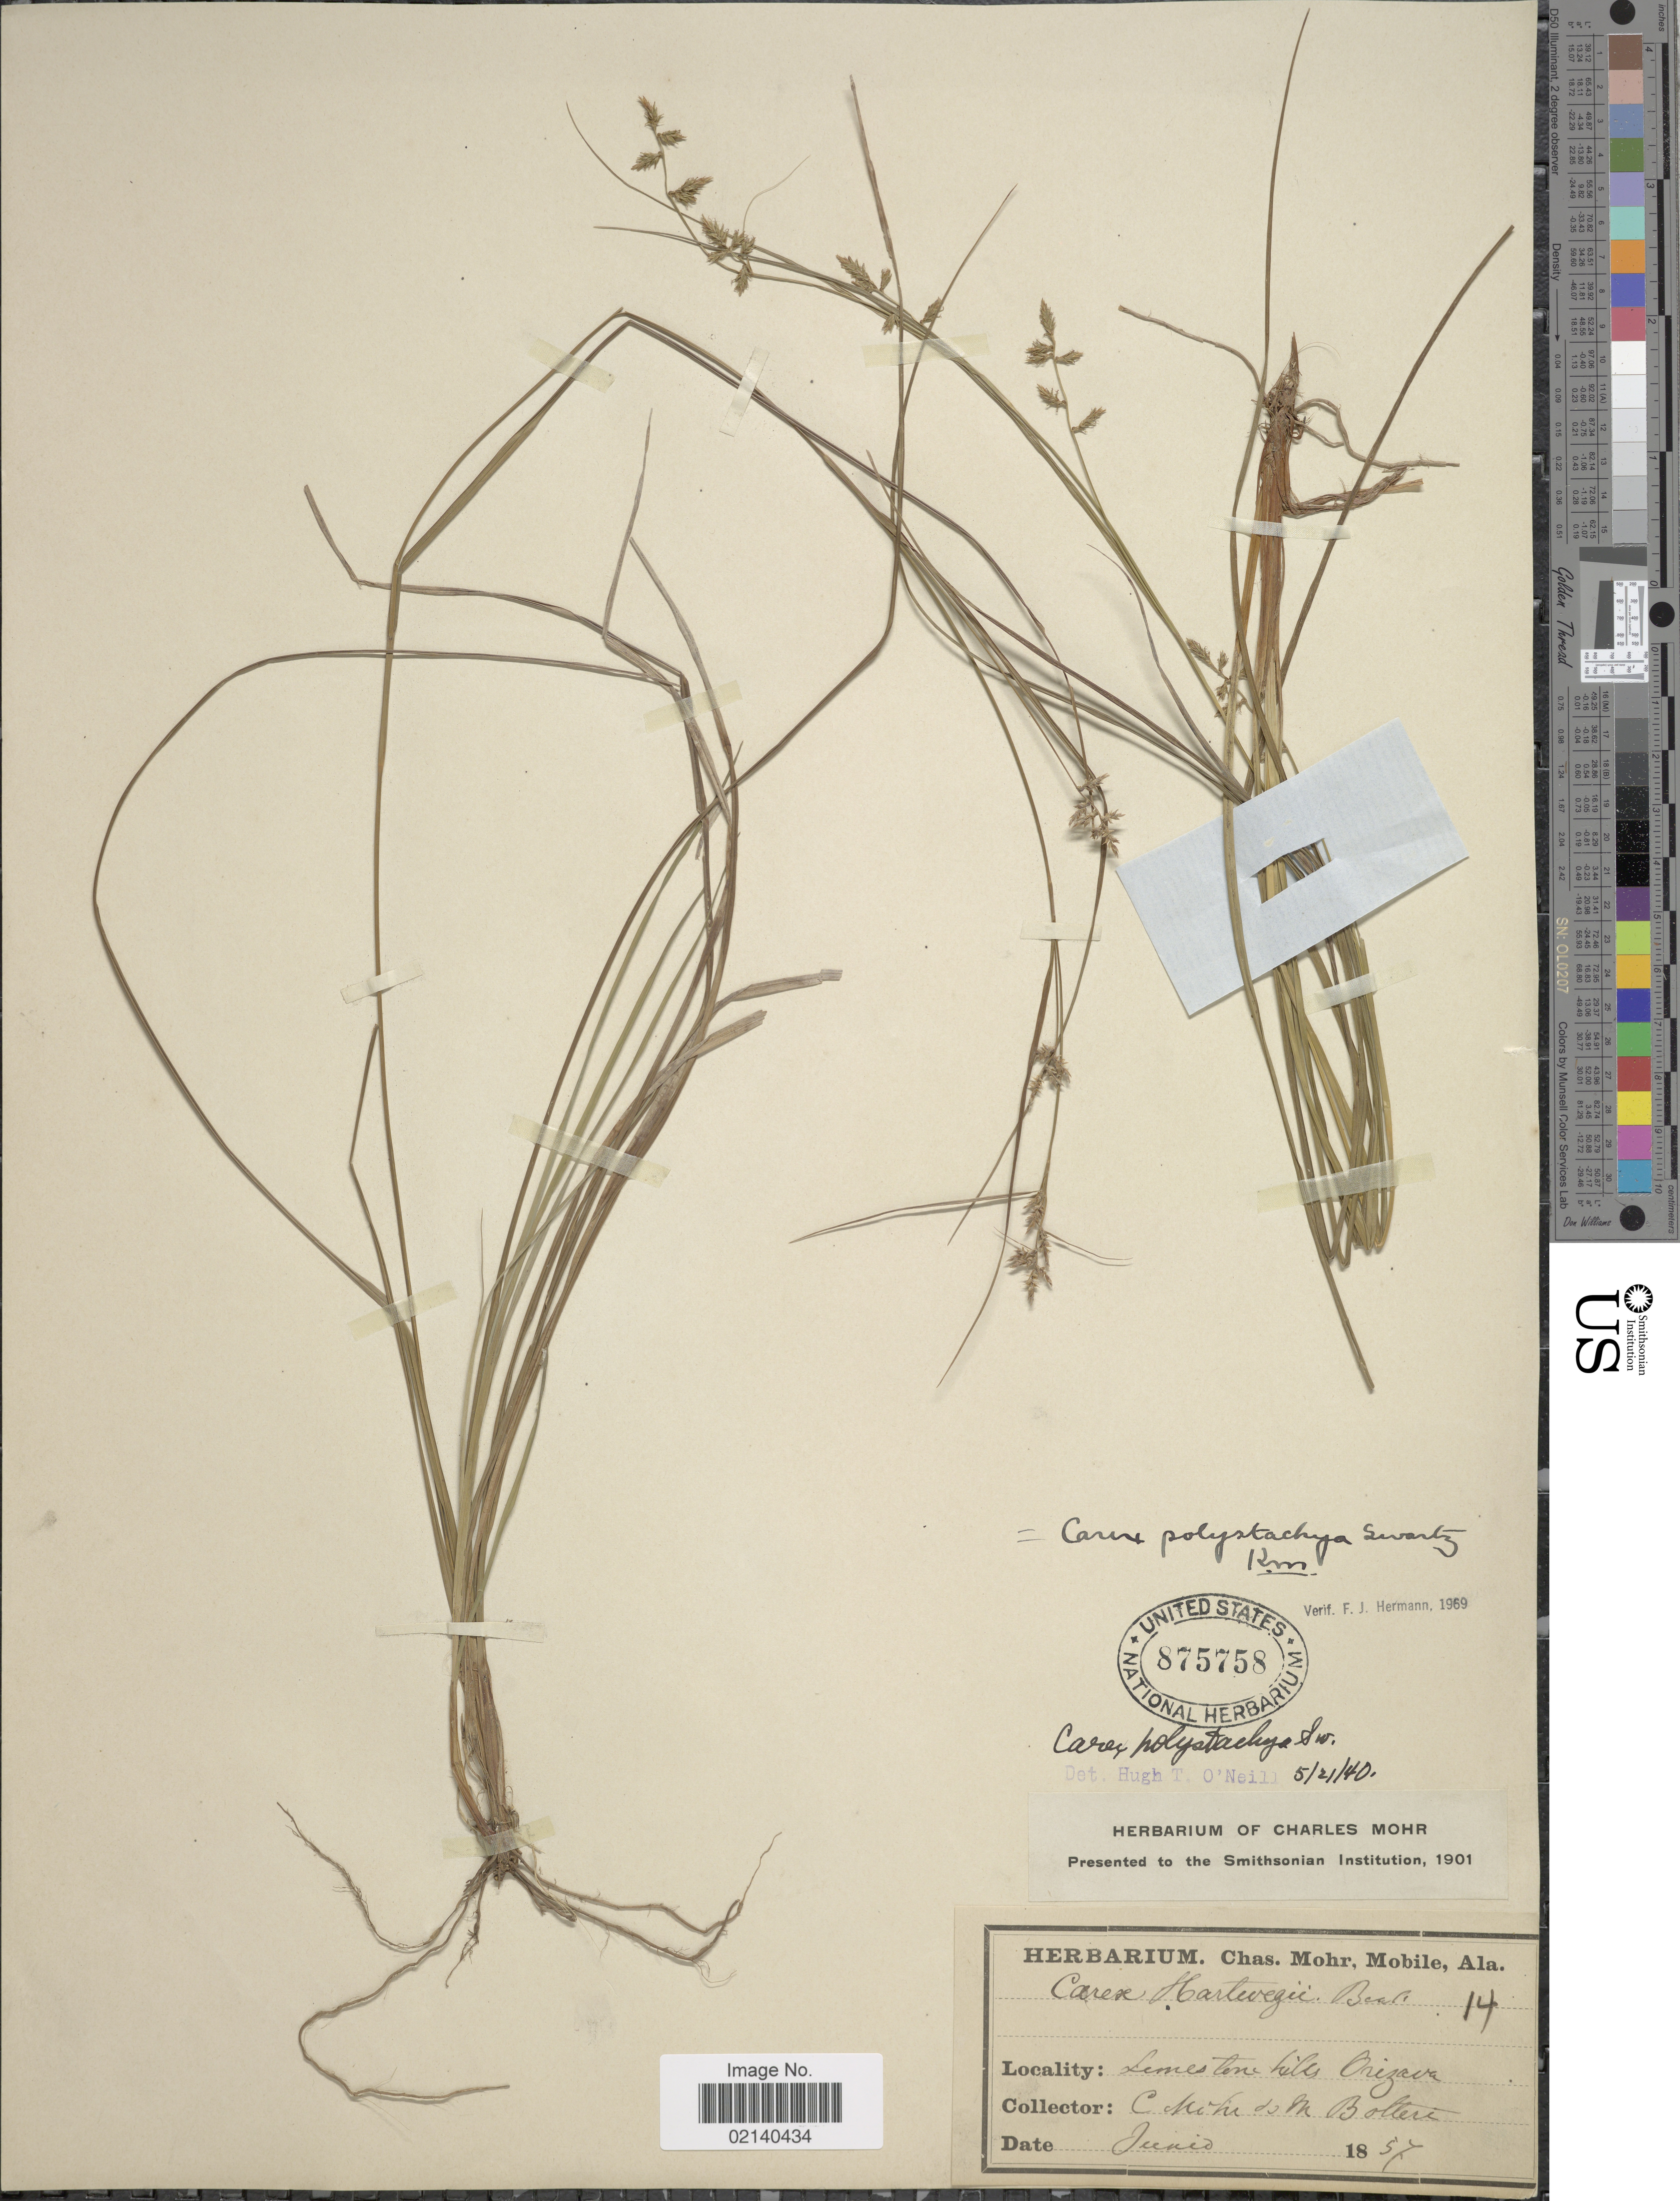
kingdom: Plantae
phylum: Tracheophyta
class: Liliopsida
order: Poales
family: Cyperaceae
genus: Carex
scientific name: Carex polystachya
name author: Sw. ex Wahlenb.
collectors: Mohr, C. T. (herbarium) & M. Botteri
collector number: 14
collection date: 1857-06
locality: Limestone hills, Orizava.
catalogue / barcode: US 875758